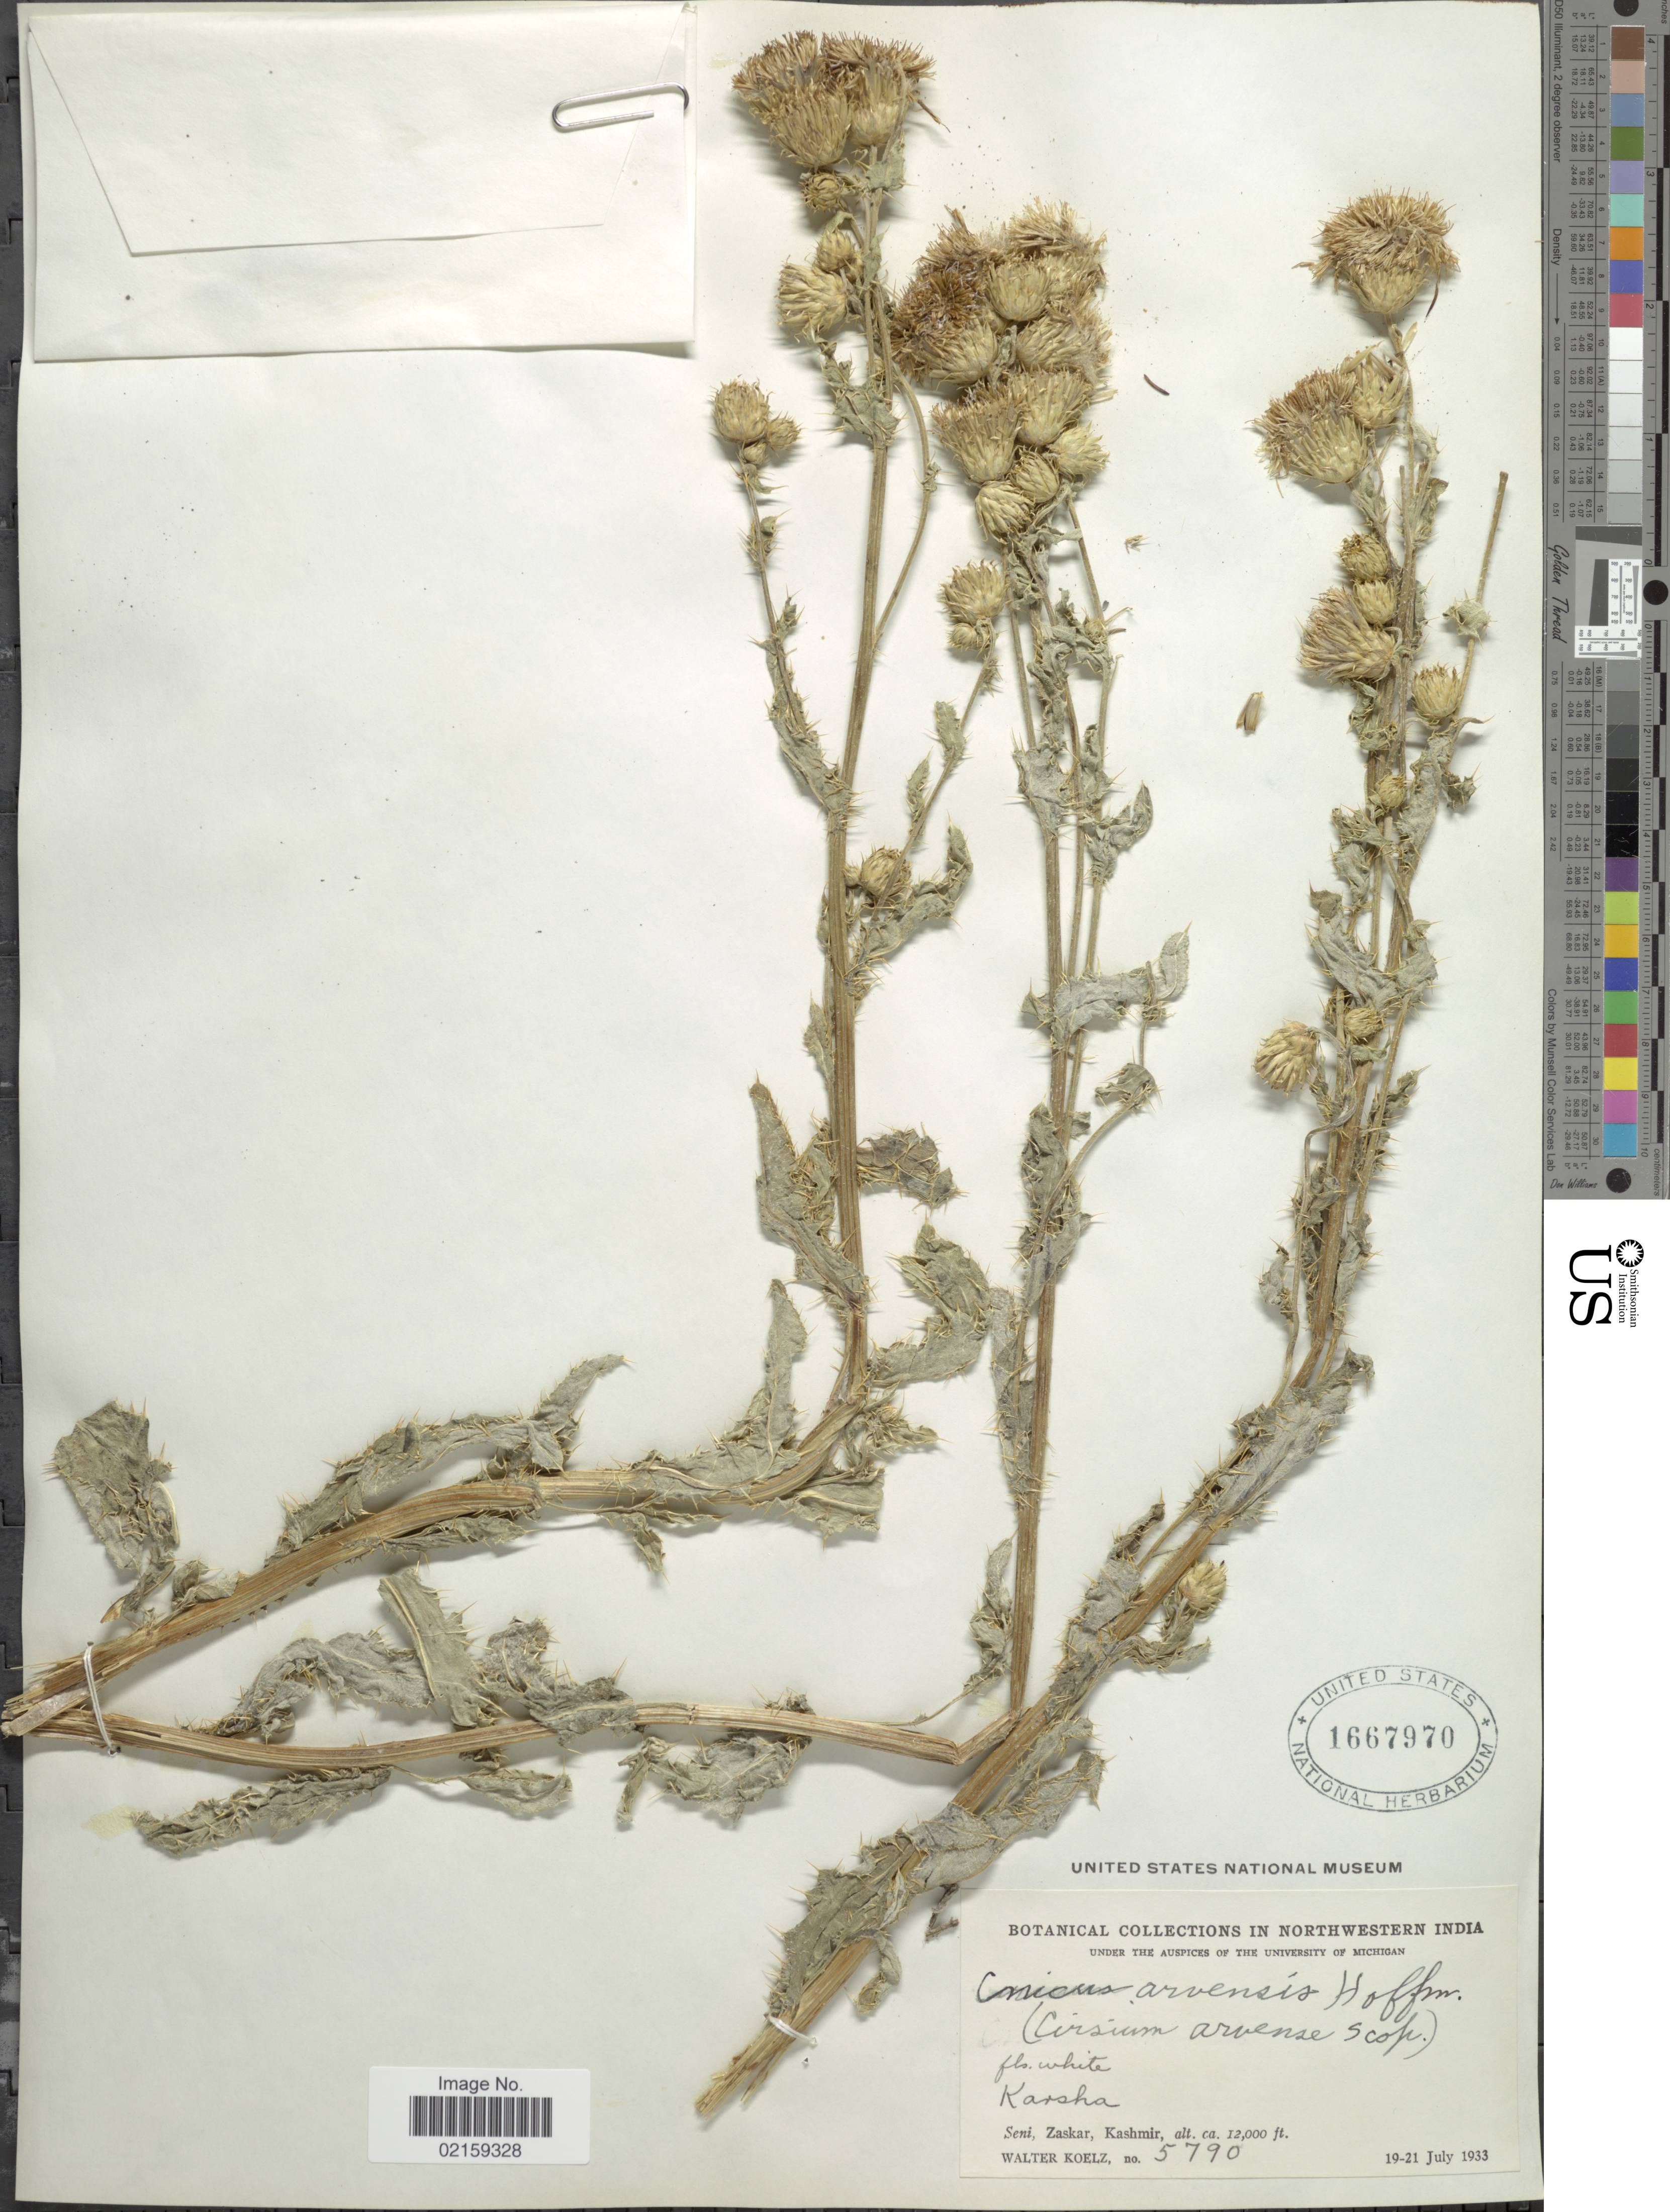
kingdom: Plantae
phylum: Tracheophyta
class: Magnoliopsida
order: Asterales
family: Asteraceae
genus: Cirsium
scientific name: Cirsium arvense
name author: (L.) Scop.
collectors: W. N. Koelz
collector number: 5790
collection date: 1933-07-19/1933-07-21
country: India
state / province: Jammu and Kashmir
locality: Seni, Zaskar, Kashmir. Karsha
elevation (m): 3658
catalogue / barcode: US 1667970